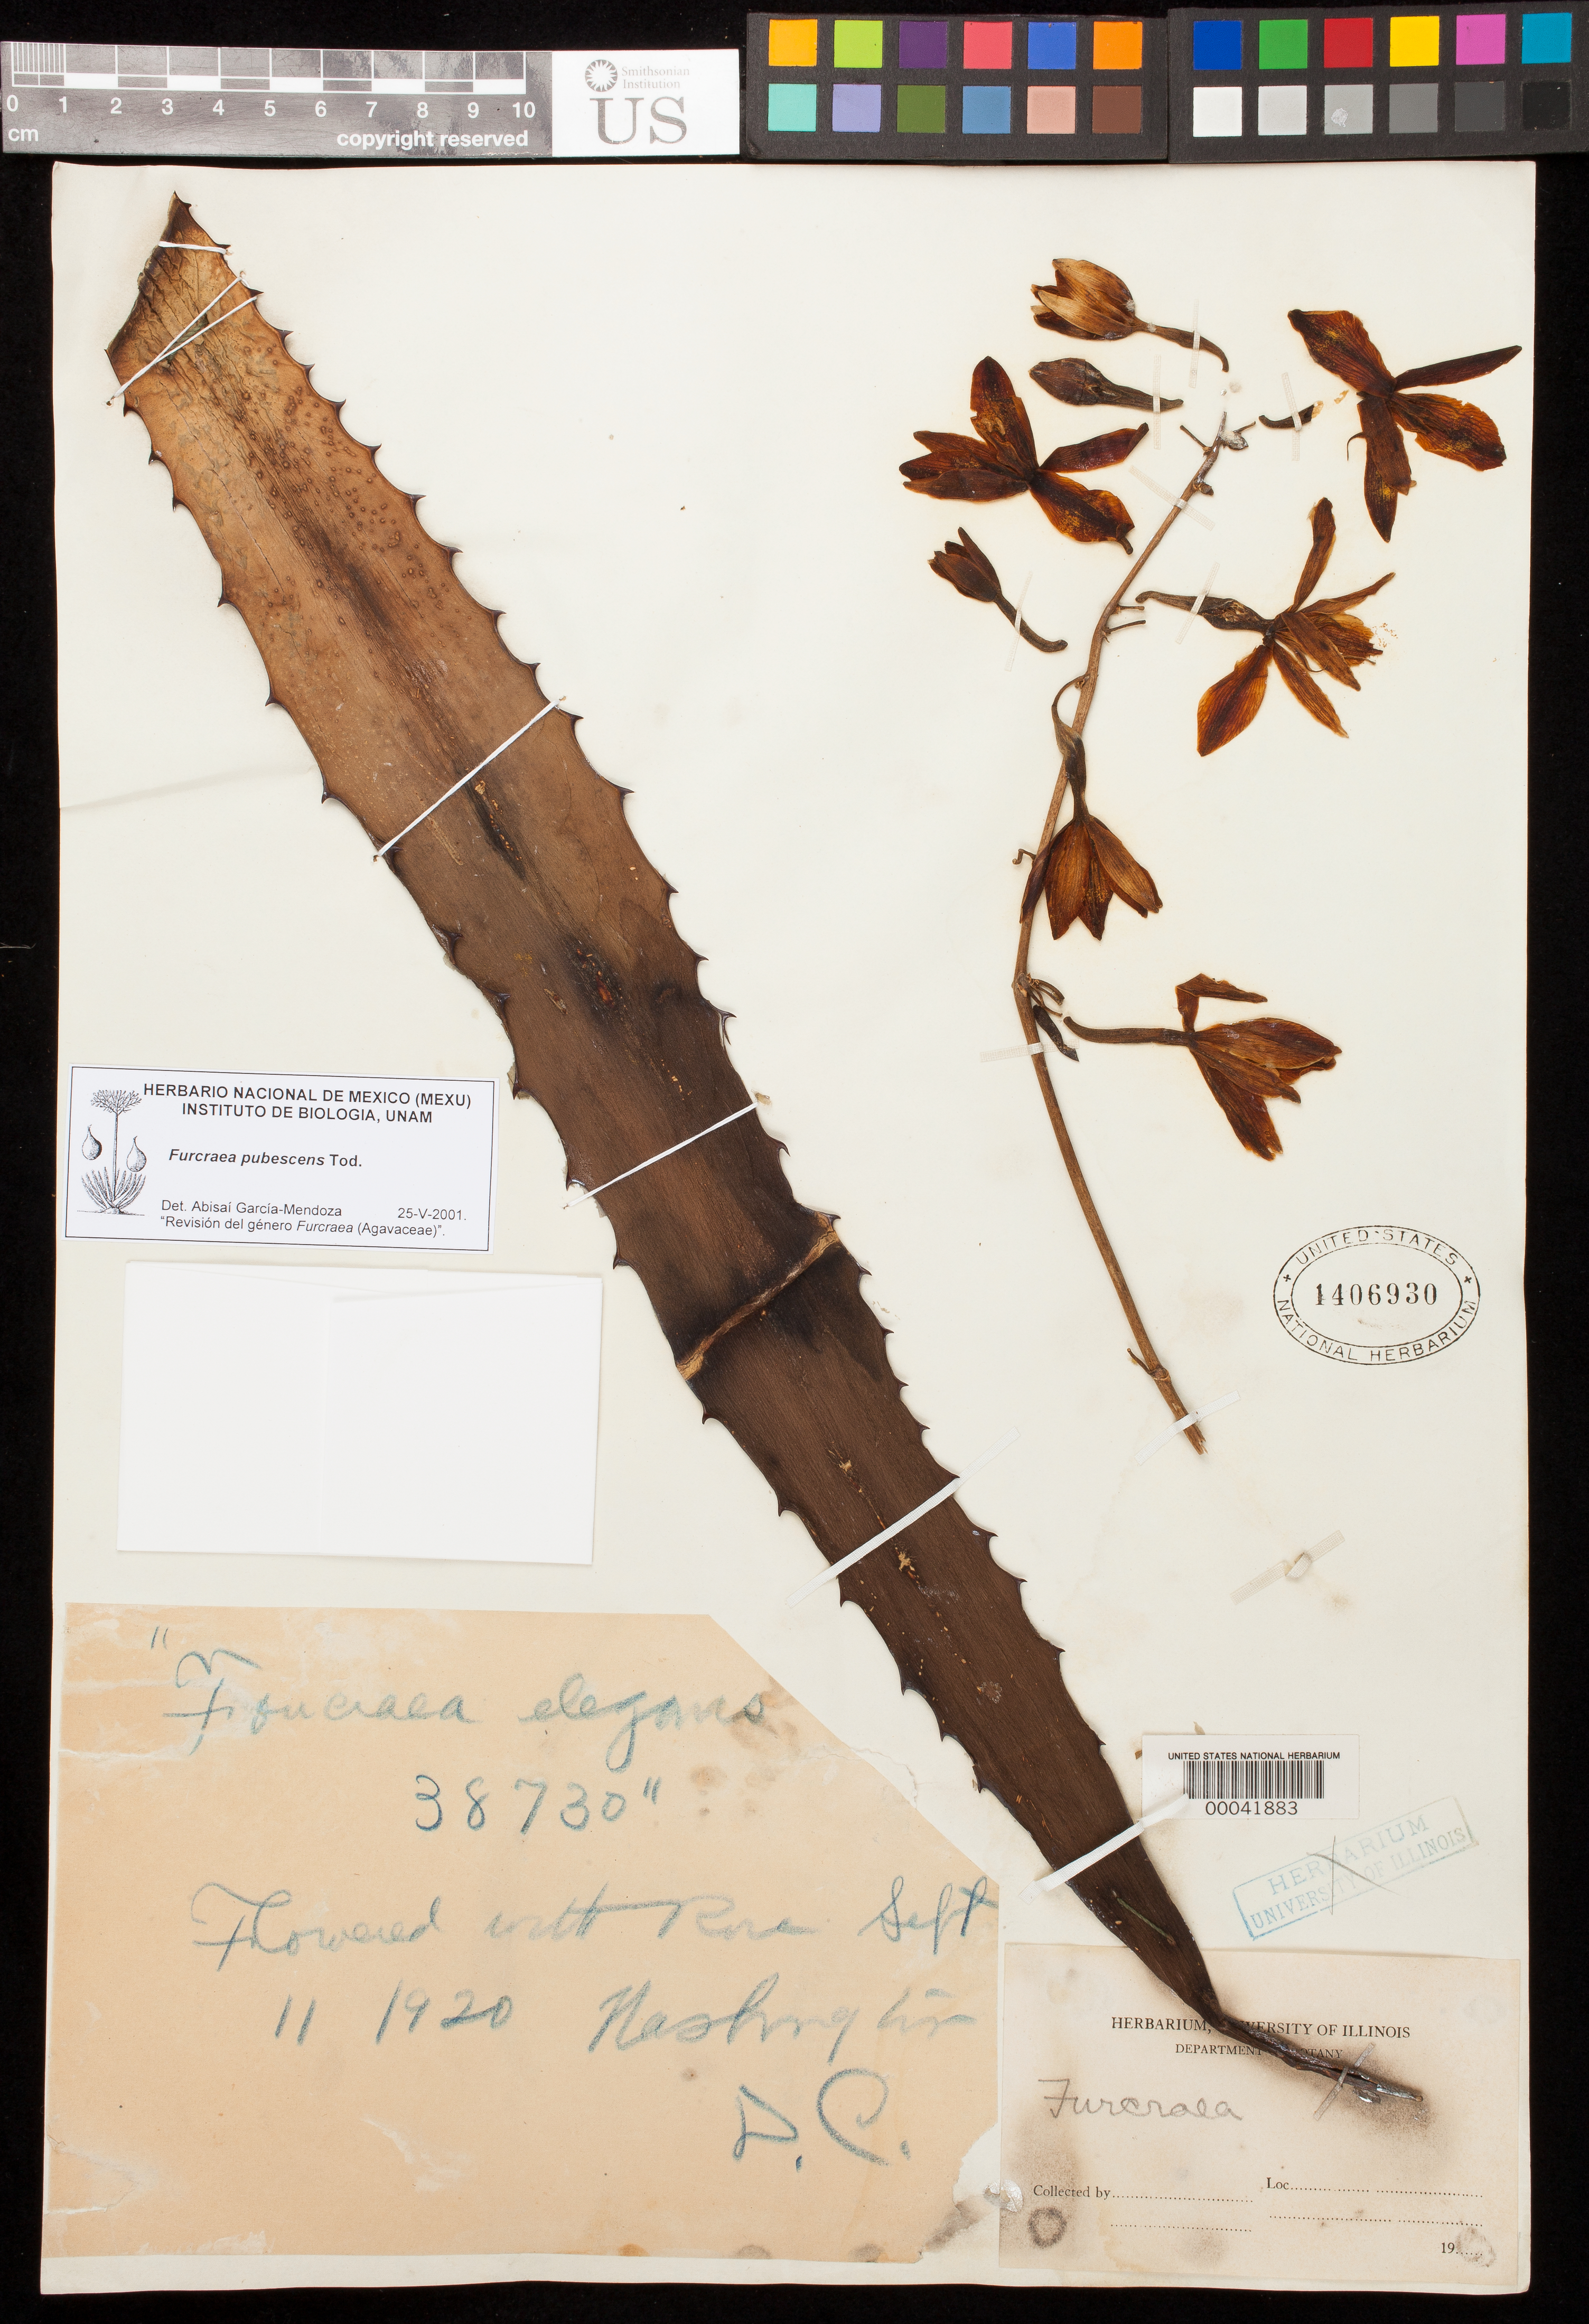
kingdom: Plantae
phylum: Tracheophyta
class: Liliopsida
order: Asparagales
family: Asparagaceae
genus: Furcraea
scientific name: Furcraea pubescens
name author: Tod.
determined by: García-Mendoza, A.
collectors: J. N. Rose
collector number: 38730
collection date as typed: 11 Sep 1920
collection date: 1920-09-11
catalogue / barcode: US 1406930